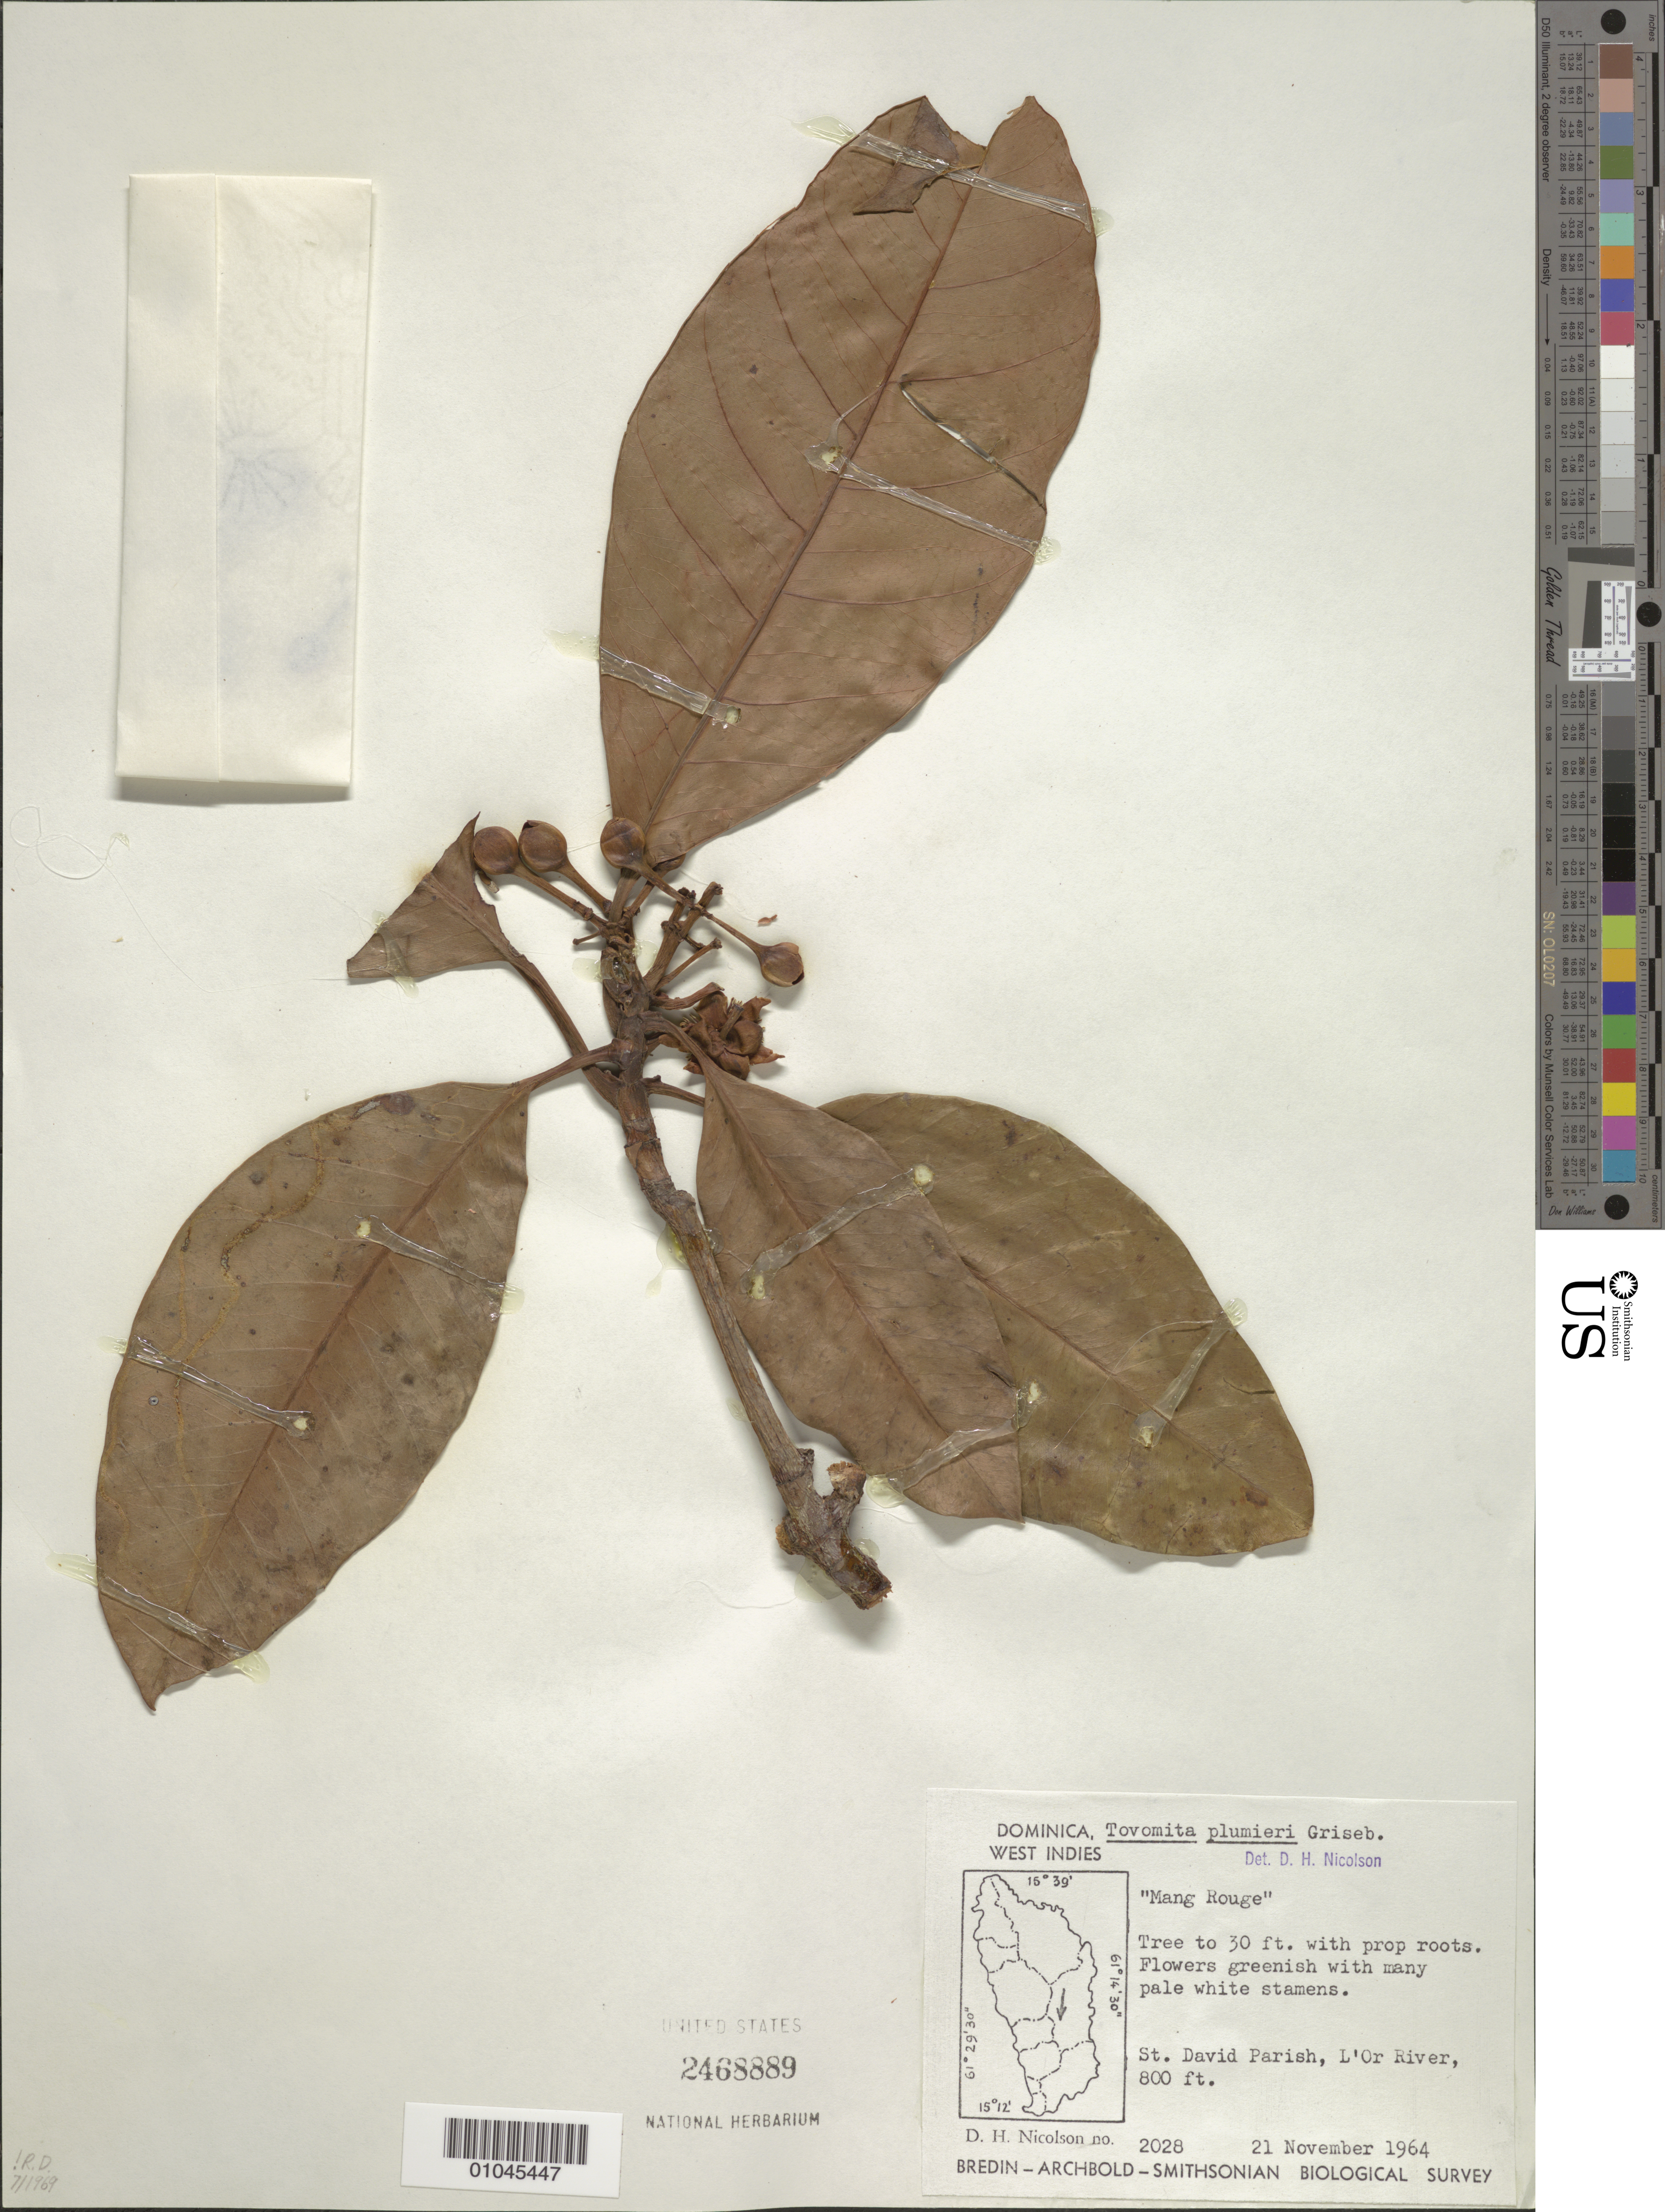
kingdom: Plantae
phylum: Tracheophyta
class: Magnoliopsida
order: Malpighiales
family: Clusiaceae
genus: Tovomita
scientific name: Tovomita plumieri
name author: Griseb.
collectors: D. H. Nicolson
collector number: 2028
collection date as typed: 21 Nov 1964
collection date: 1964-11-21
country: Dominica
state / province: St. David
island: Dominica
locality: St. David Parish, L'Or River,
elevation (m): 244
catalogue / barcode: US 2468889